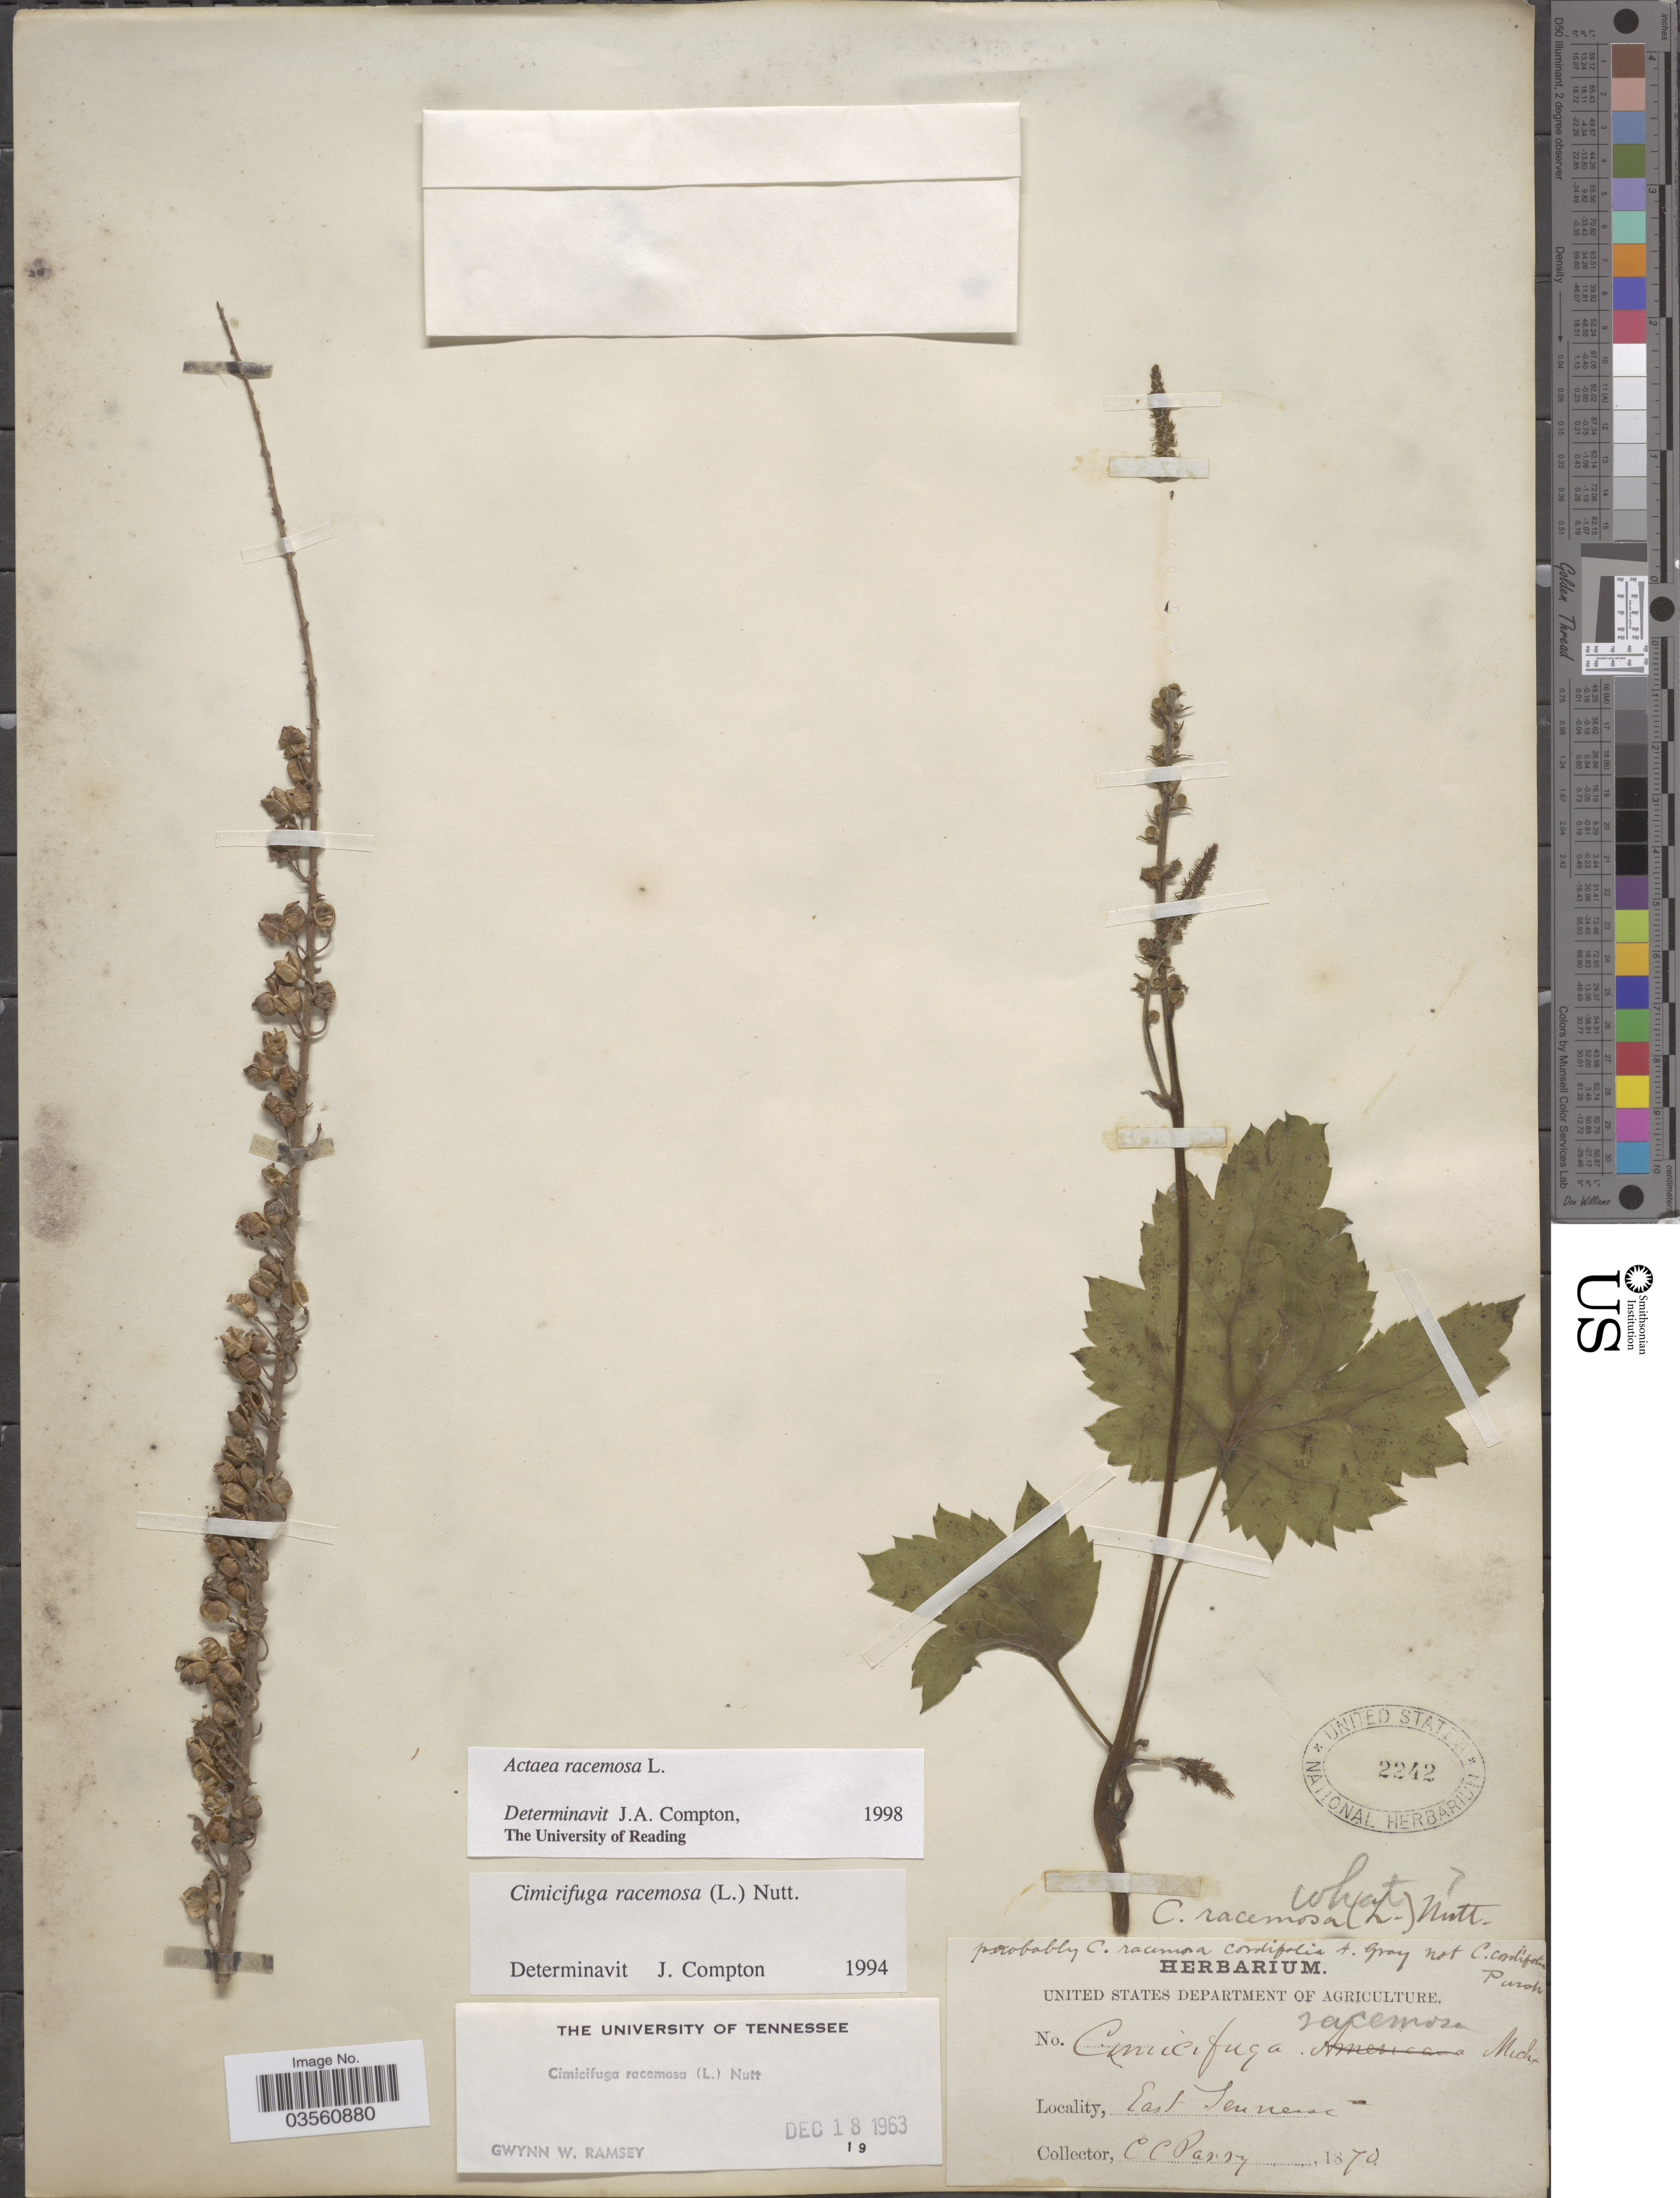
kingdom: Plantae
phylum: Tracheophyta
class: Magnoliopsida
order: Ranunculales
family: Ranunculaceae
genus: Actaea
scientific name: Actaea racemosa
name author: L.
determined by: Compton, J. A.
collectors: C. C. Parry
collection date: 1870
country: United States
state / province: Tennessee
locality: East Tennessee.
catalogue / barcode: US 2242